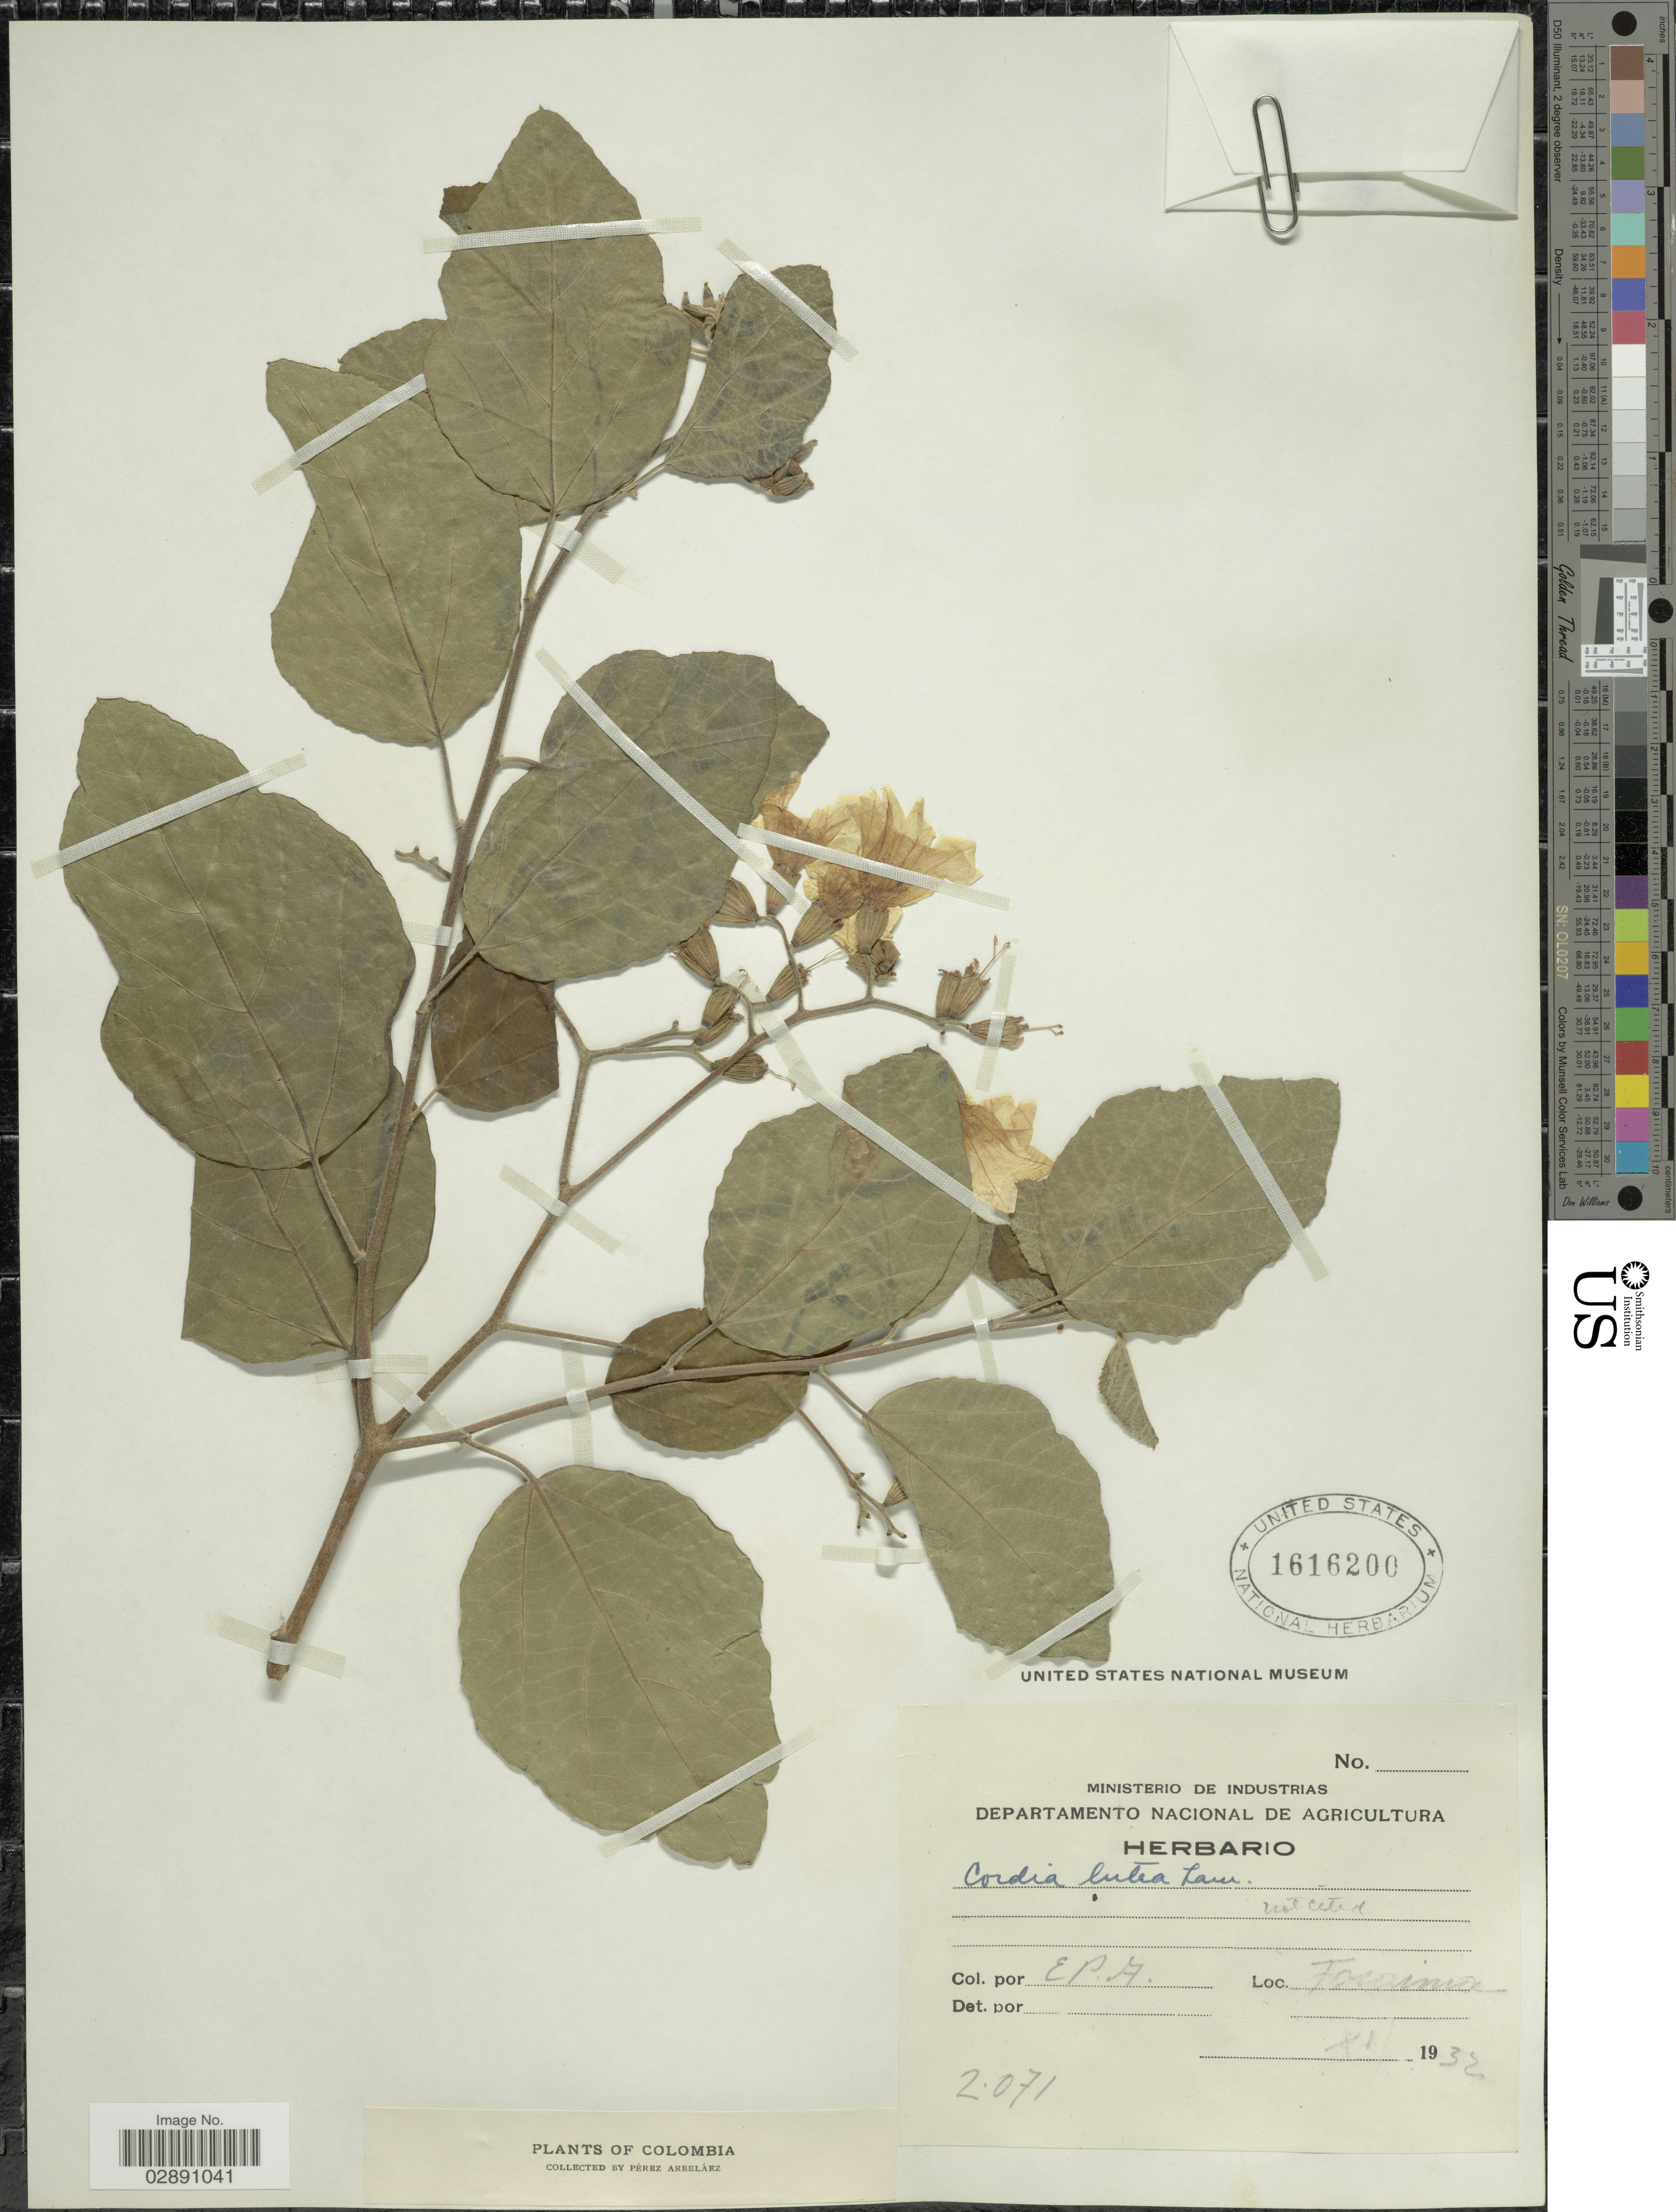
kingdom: Plantae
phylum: Tracheophyta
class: Magnoliopsida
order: Boraginales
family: Cordiaceae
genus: Cordia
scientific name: Cordia lutea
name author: Lam.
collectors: E. Pérez Arbeláez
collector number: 2071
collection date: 1932-11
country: Colombia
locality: Tocaima.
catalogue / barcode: US 1616200